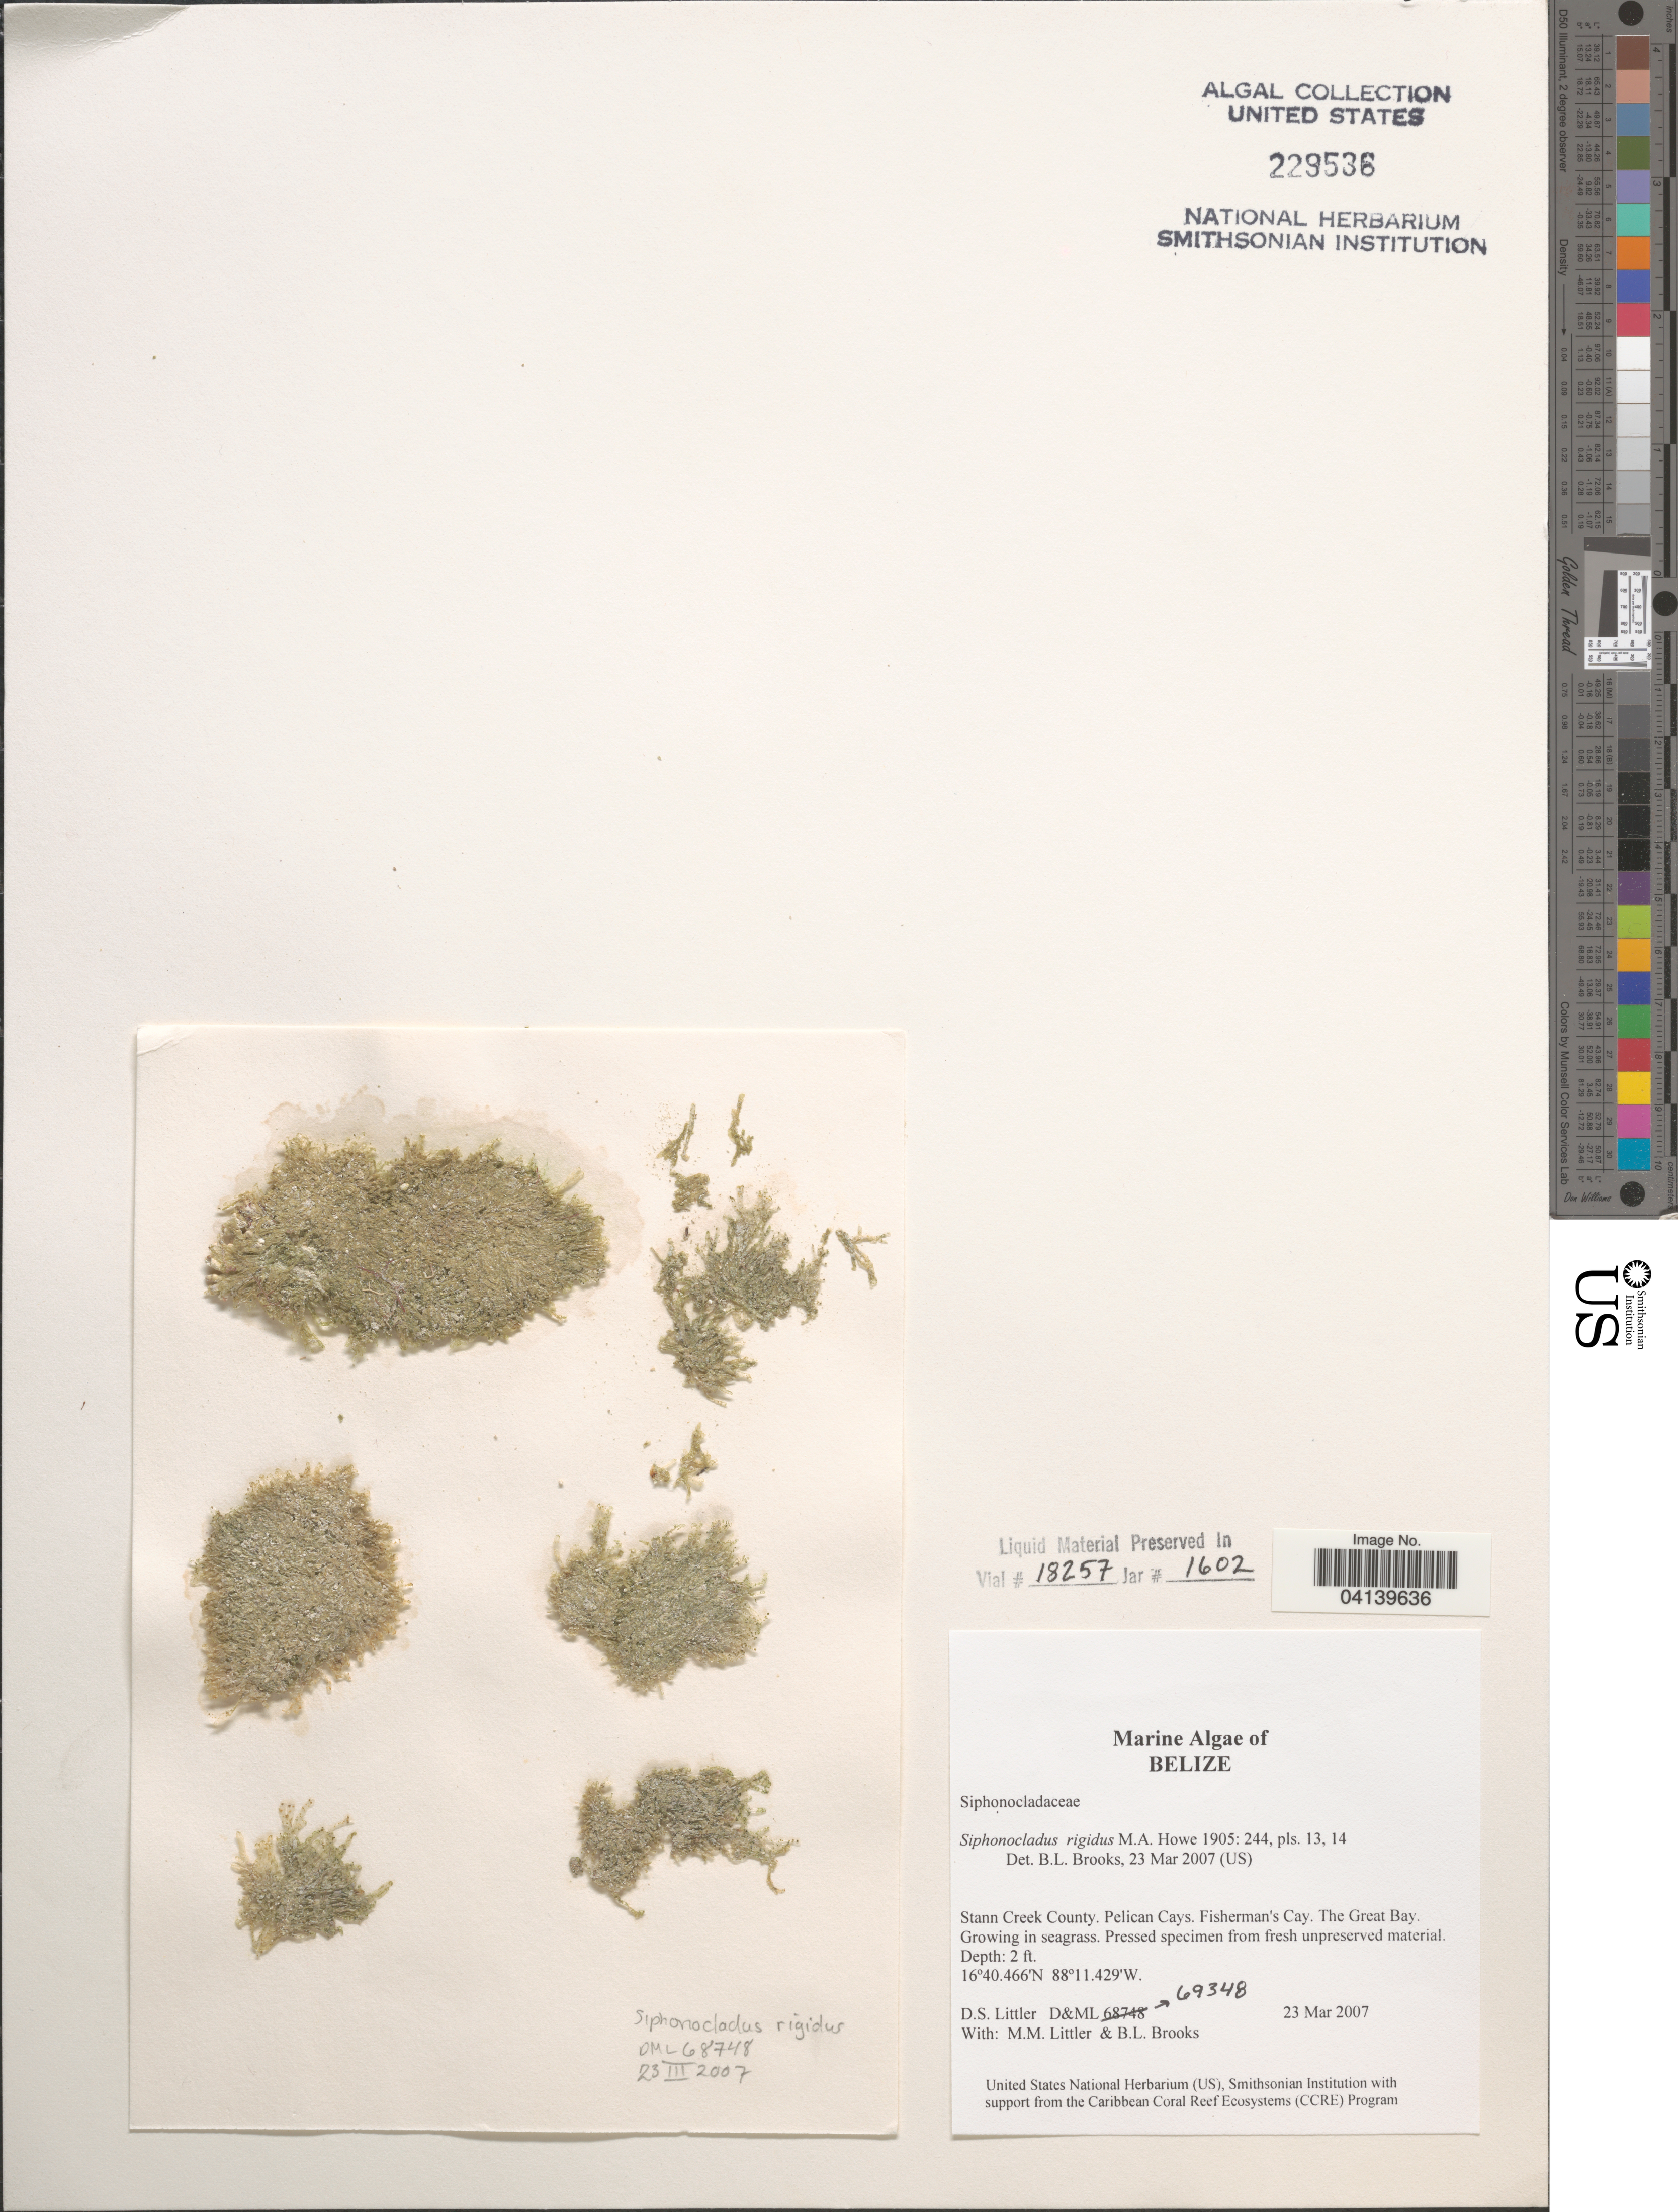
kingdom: Plantae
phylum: Chlorophyta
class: Ulvophyceae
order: Siphonocladales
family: Siphonocladaceae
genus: Siphonocladus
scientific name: Siphonocladus rigidus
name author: M. Howe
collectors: D. S. Littler & B. Brooks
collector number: D&ML69348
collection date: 2007-03-23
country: Belize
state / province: Stann Creek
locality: Stann Creek County. Pelican Cays. Fisherman's Cay. The Great Bay.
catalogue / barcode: US 229536